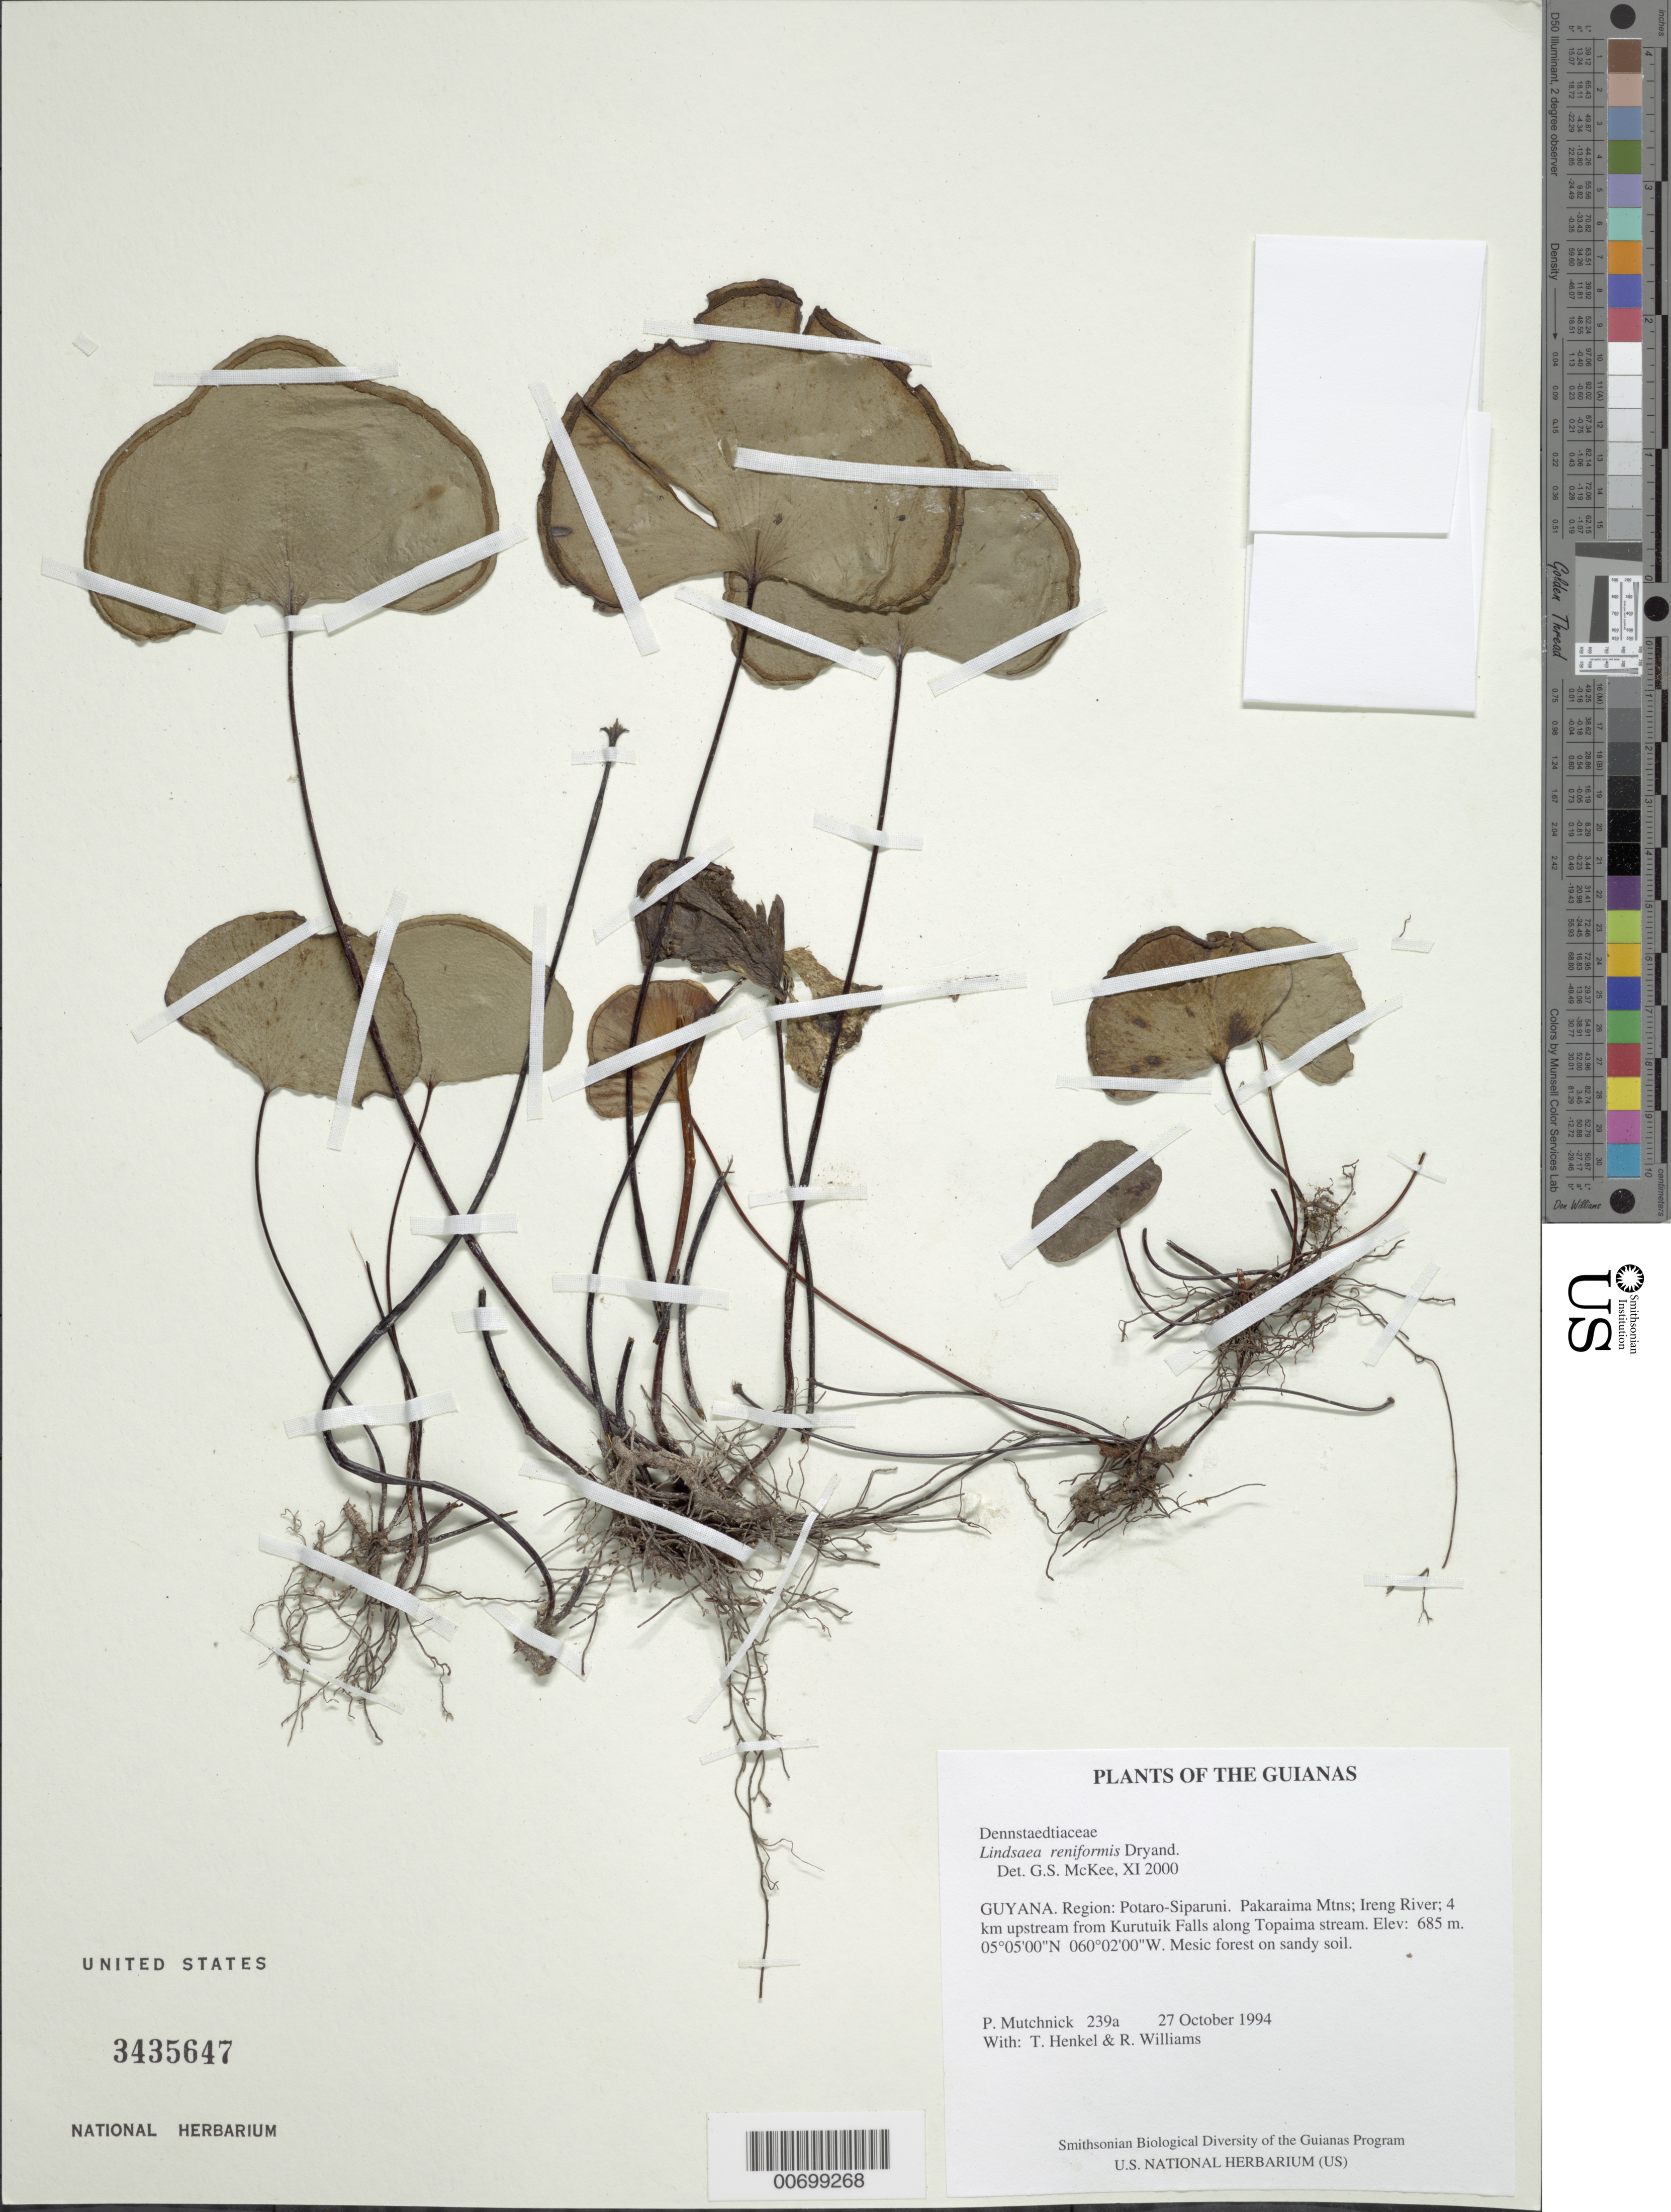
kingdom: Plantae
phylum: Tracheophyta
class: Polypodiopsida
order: Polypodiales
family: Lindsaeaceae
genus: Lindsaea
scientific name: Lindsaea reniformis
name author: Dryand.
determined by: McKee, G. S., (US), NMNH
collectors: P. Mutchnick, T. Henkel & R. Williams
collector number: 239 a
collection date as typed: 27 October 1994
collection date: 1994-10-27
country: Guyana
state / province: Potaro-Siparuni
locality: Pakaraima Mtns; Ireng River; 4 km upstream from Kurutuik Falls along Topaima stream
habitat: Mesic forest on sandy soil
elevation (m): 685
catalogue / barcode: US 3435647